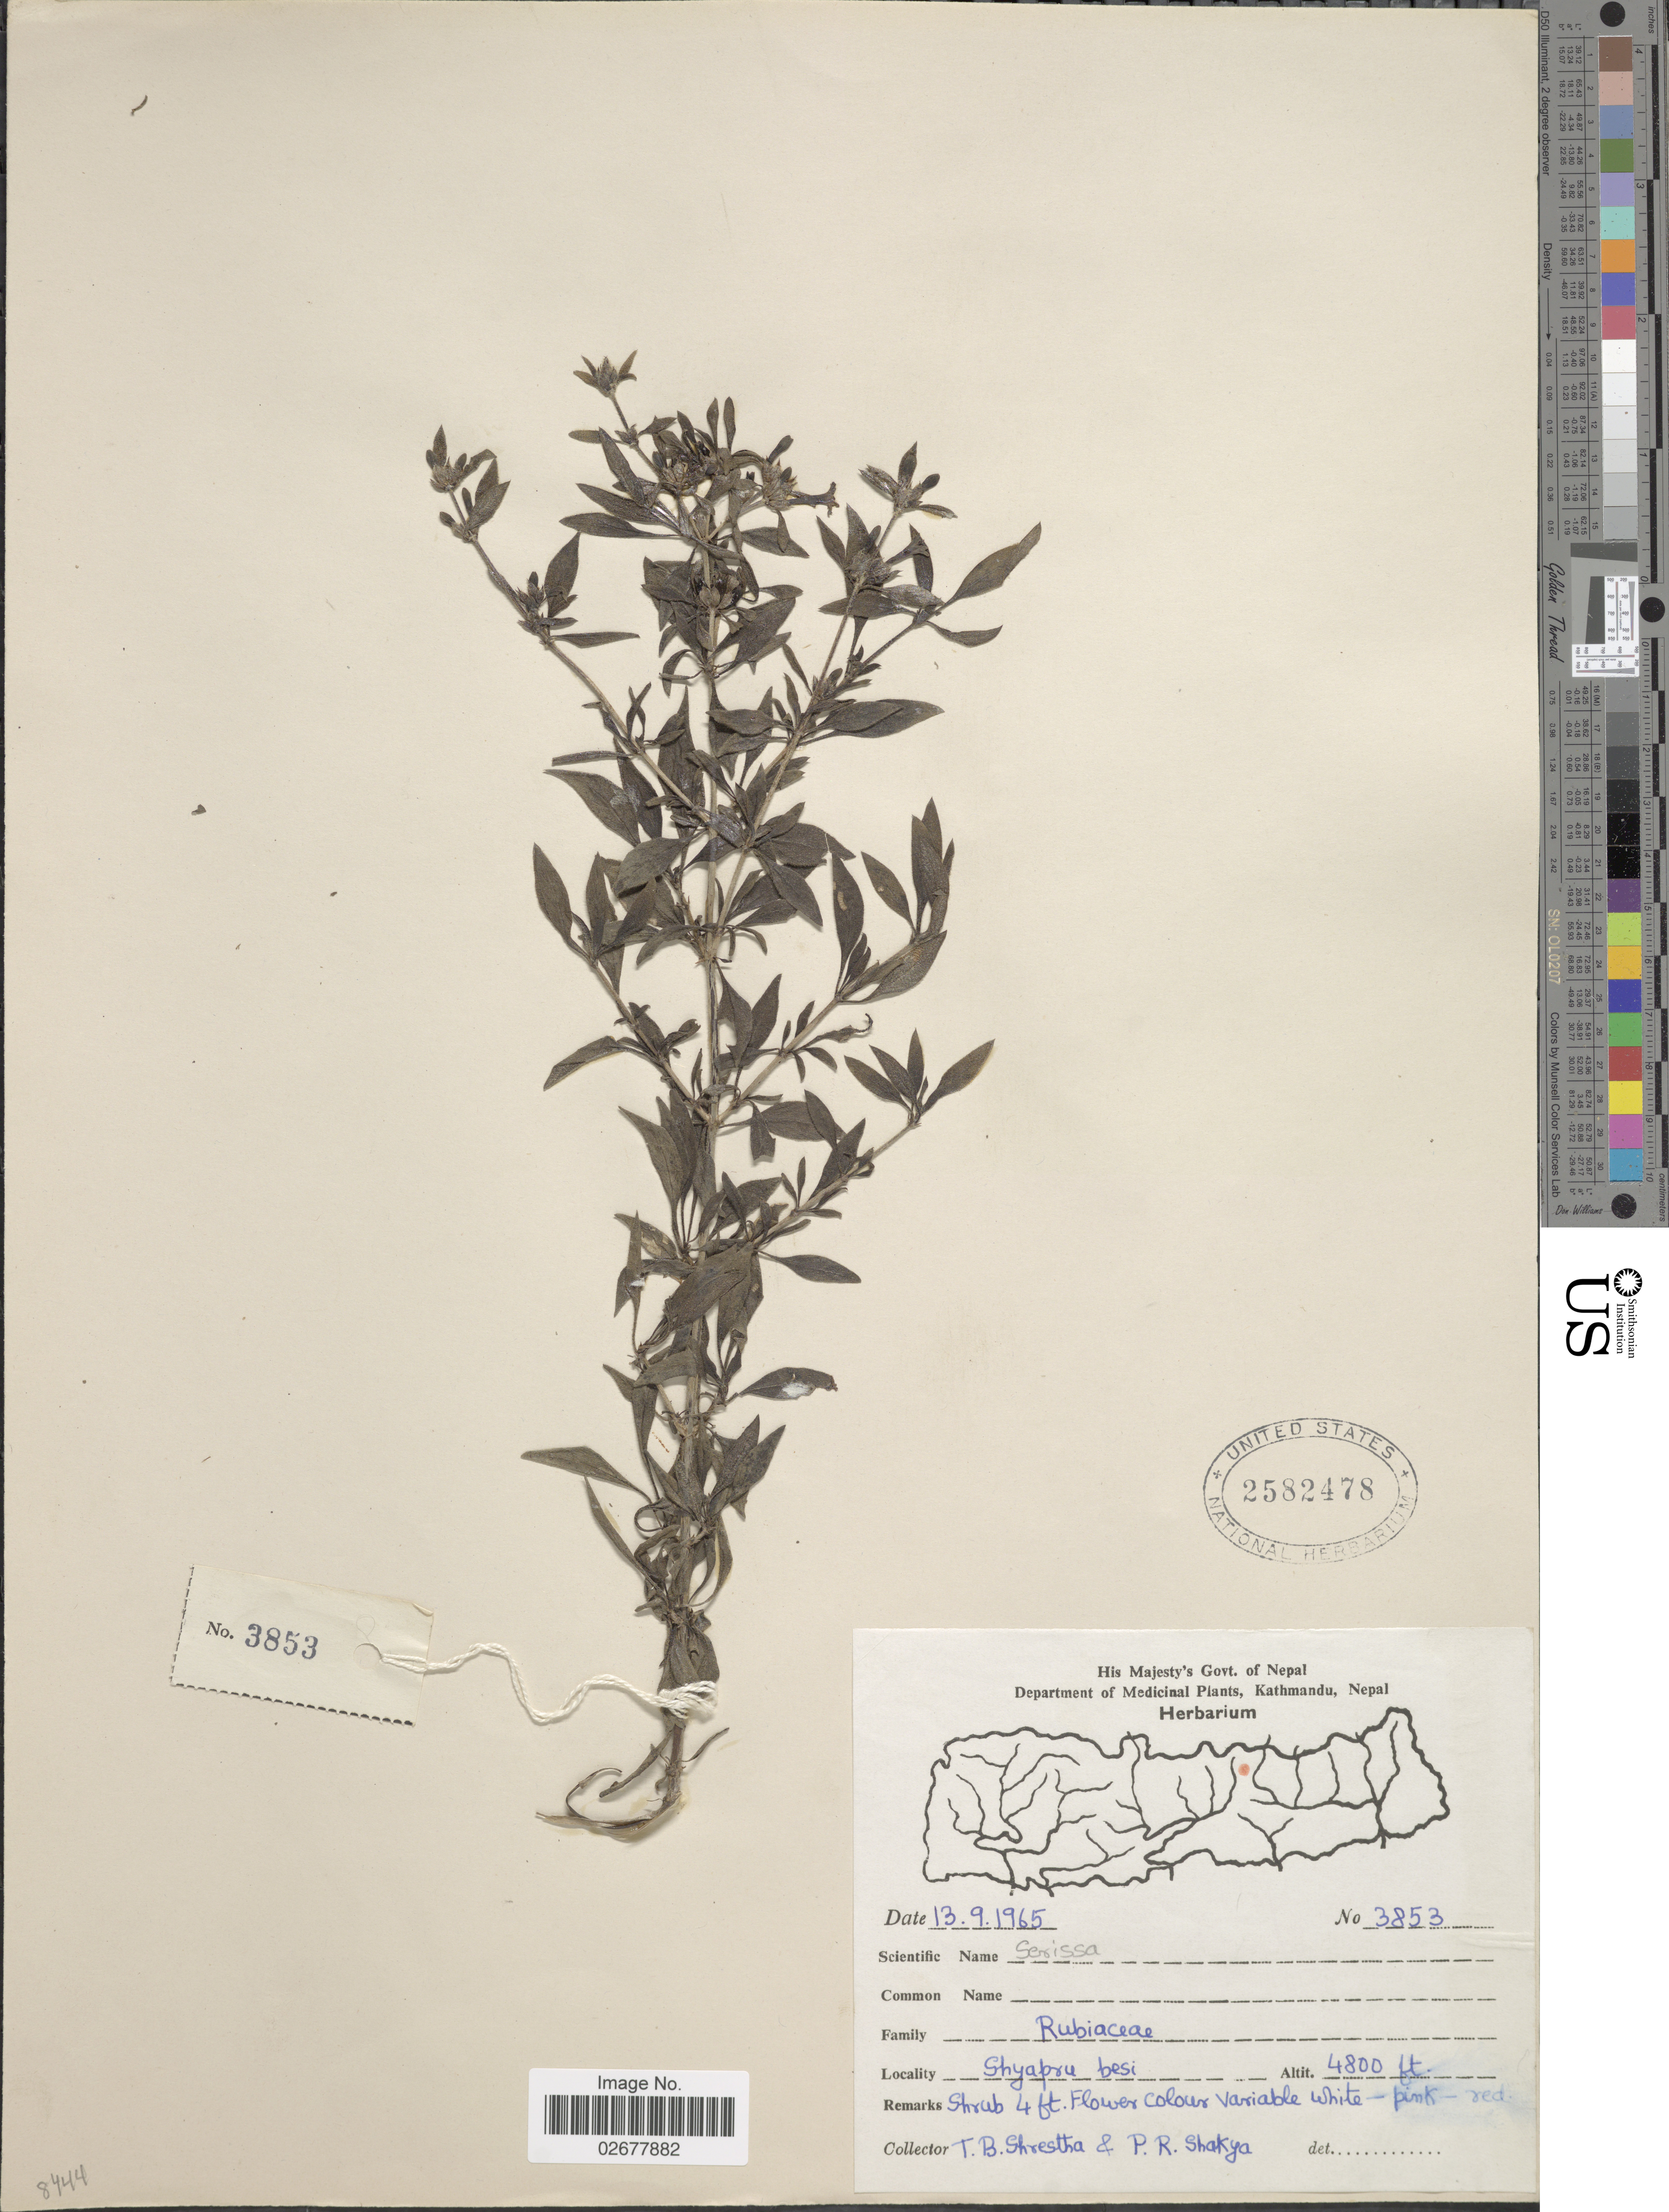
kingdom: Plantae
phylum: Tracheophyta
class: Magnoliopsida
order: Gentianales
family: Rubiaceae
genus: Serissa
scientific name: Serissa sp.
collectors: T. B. Shrestha & P. Shakya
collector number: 3853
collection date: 1965-09-13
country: Nepal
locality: Shyapru besi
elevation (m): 1463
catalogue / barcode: US 2582478